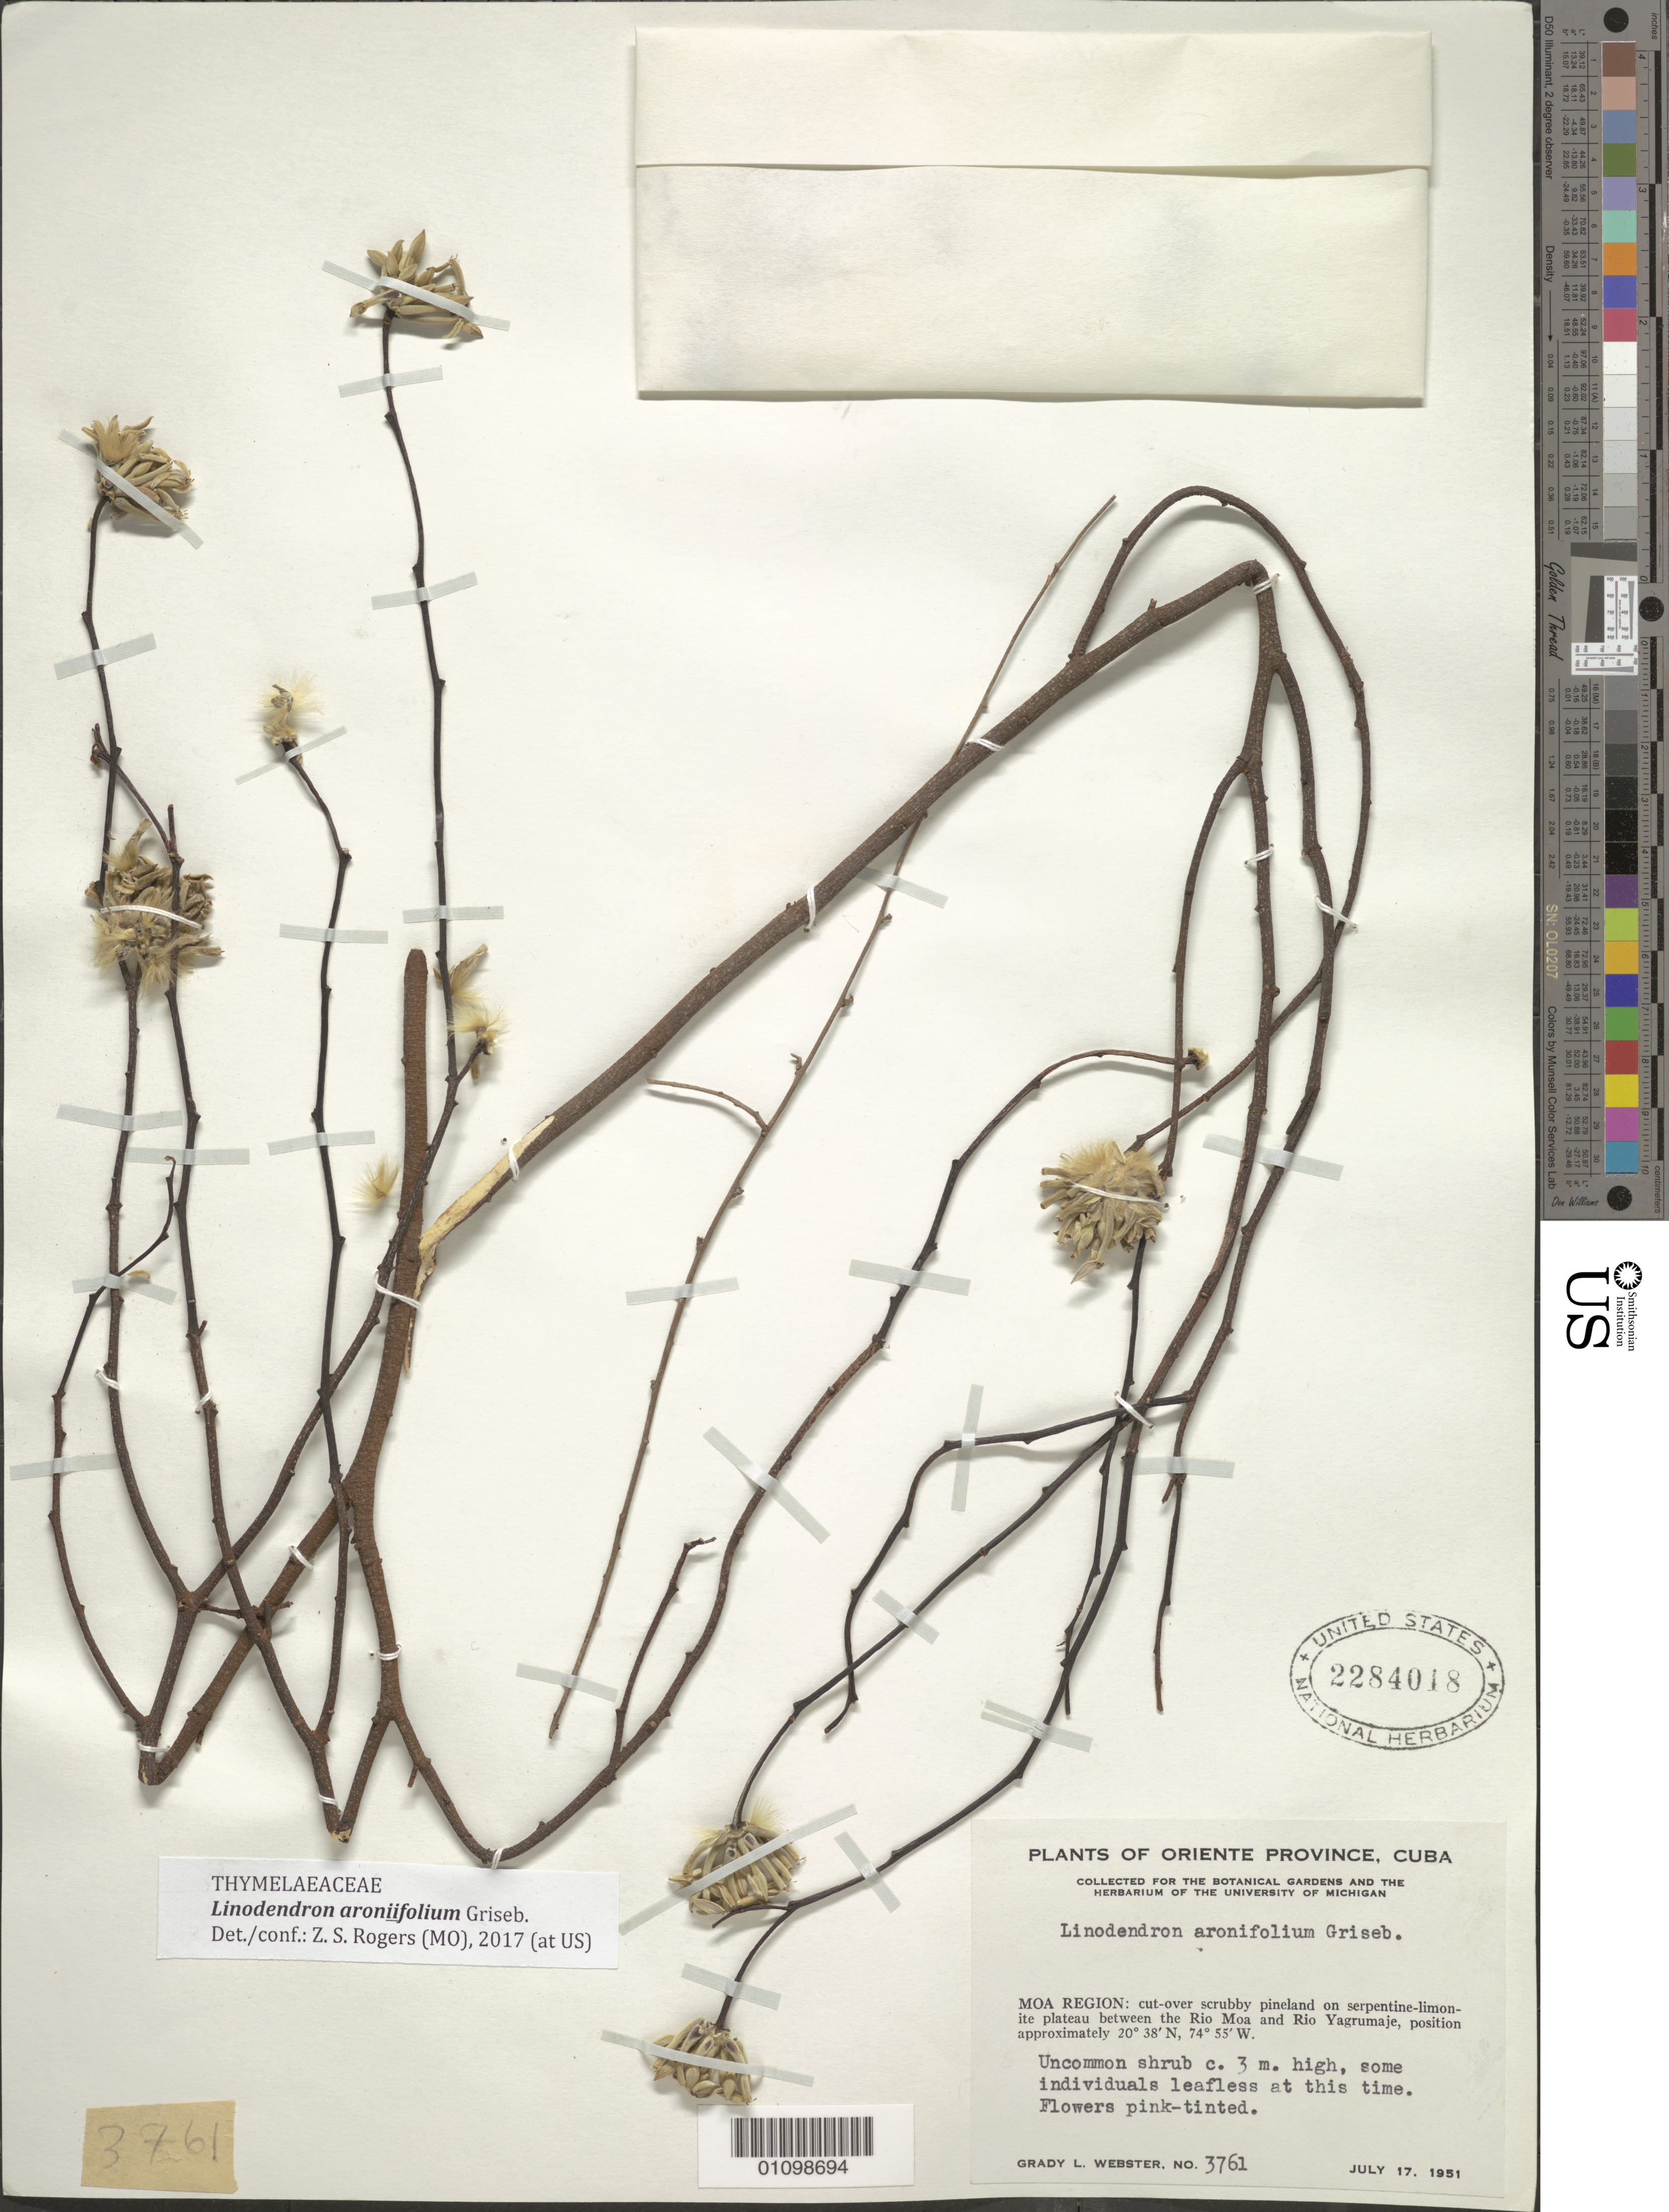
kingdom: Plantae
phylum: Tracheophyta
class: Magnoliopsida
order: Malvales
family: Thymelaeaceae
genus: Linodendron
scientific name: Linodendron aroniifolium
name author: Griseb.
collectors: G. L. Webster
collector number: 3761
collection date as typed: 17 Jul 1951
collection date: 1951-07-17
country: Cuba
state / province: Holguín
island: Cuba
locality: Moa Region : cut-over scrubby pineland on serpentine limonite plateau between the Rio Moa and Rio Yagrumaje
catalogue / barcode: US 2284018